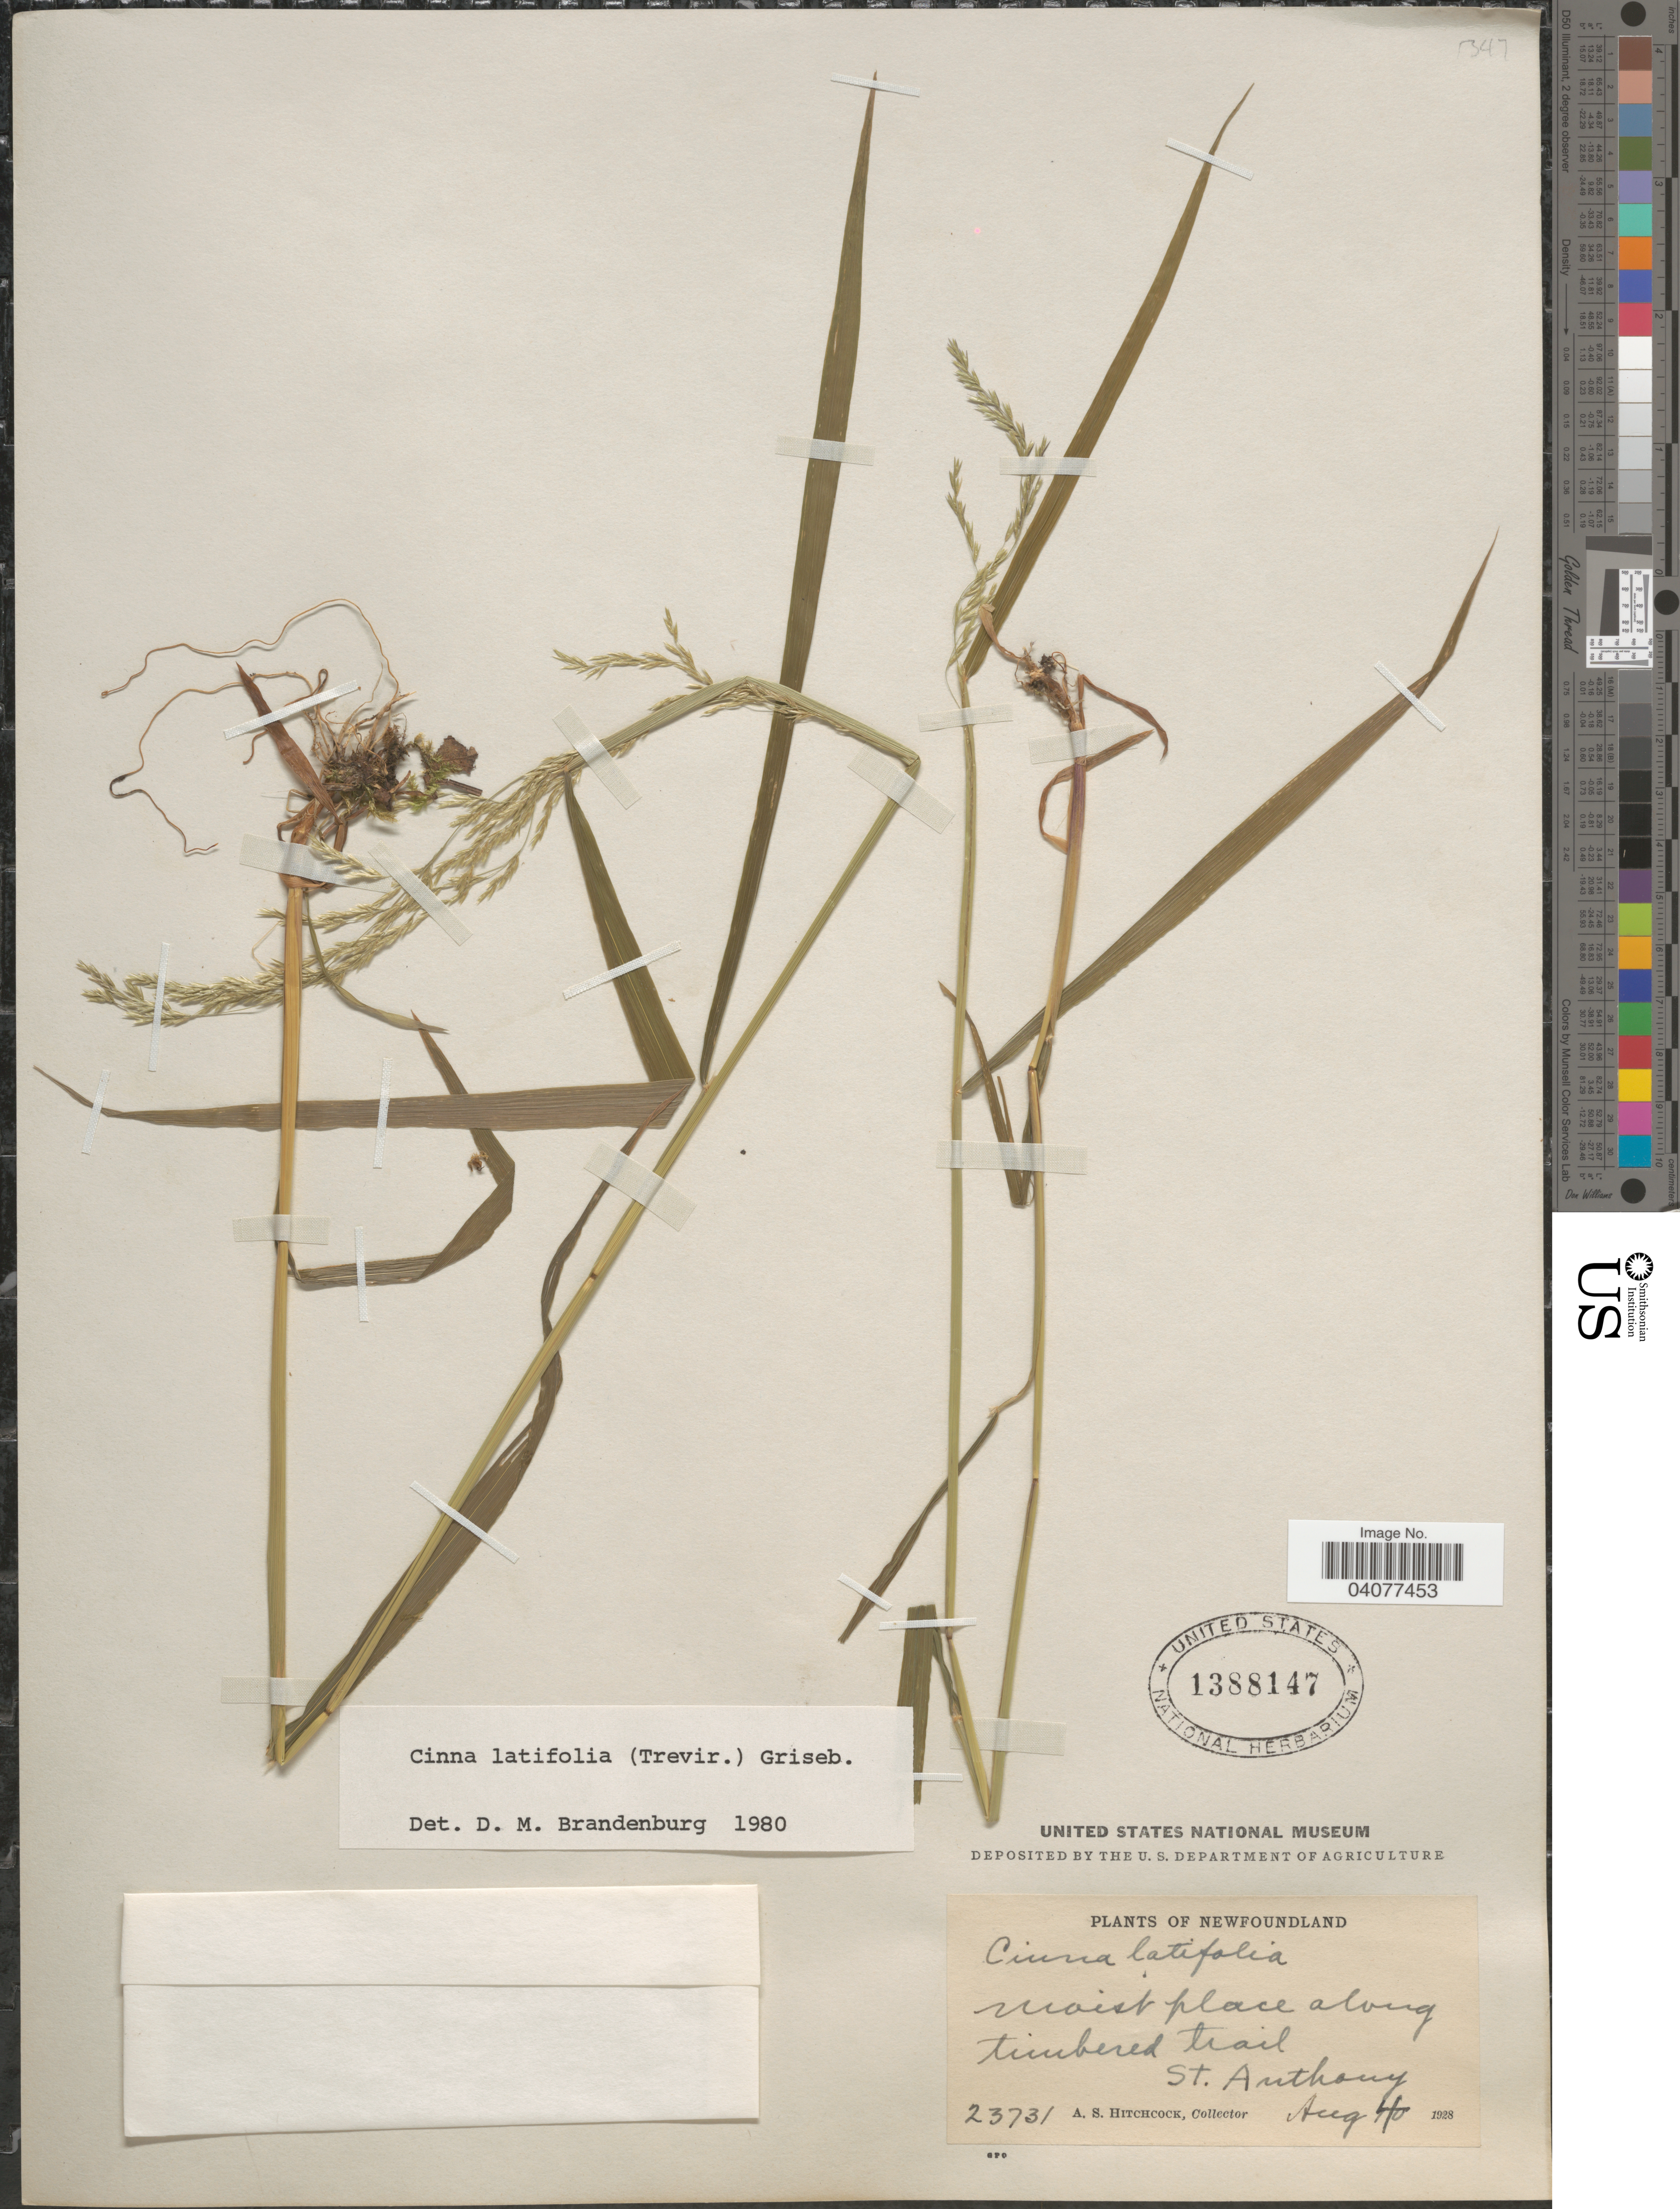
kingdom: Plantae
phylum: Tracheophyta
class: Liliopsida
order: Poales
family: Poaceae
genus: Cinna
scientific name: Cinna latifolia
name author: (Trevir. ex Goeppert) Griseb.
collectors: A. S. Hitchcock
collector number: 23731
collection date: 1928-08-04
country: Canada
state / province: Newfoundland and Labrador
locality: Moist place along timbered trail. St. Anthony.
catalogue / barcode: US 1388147